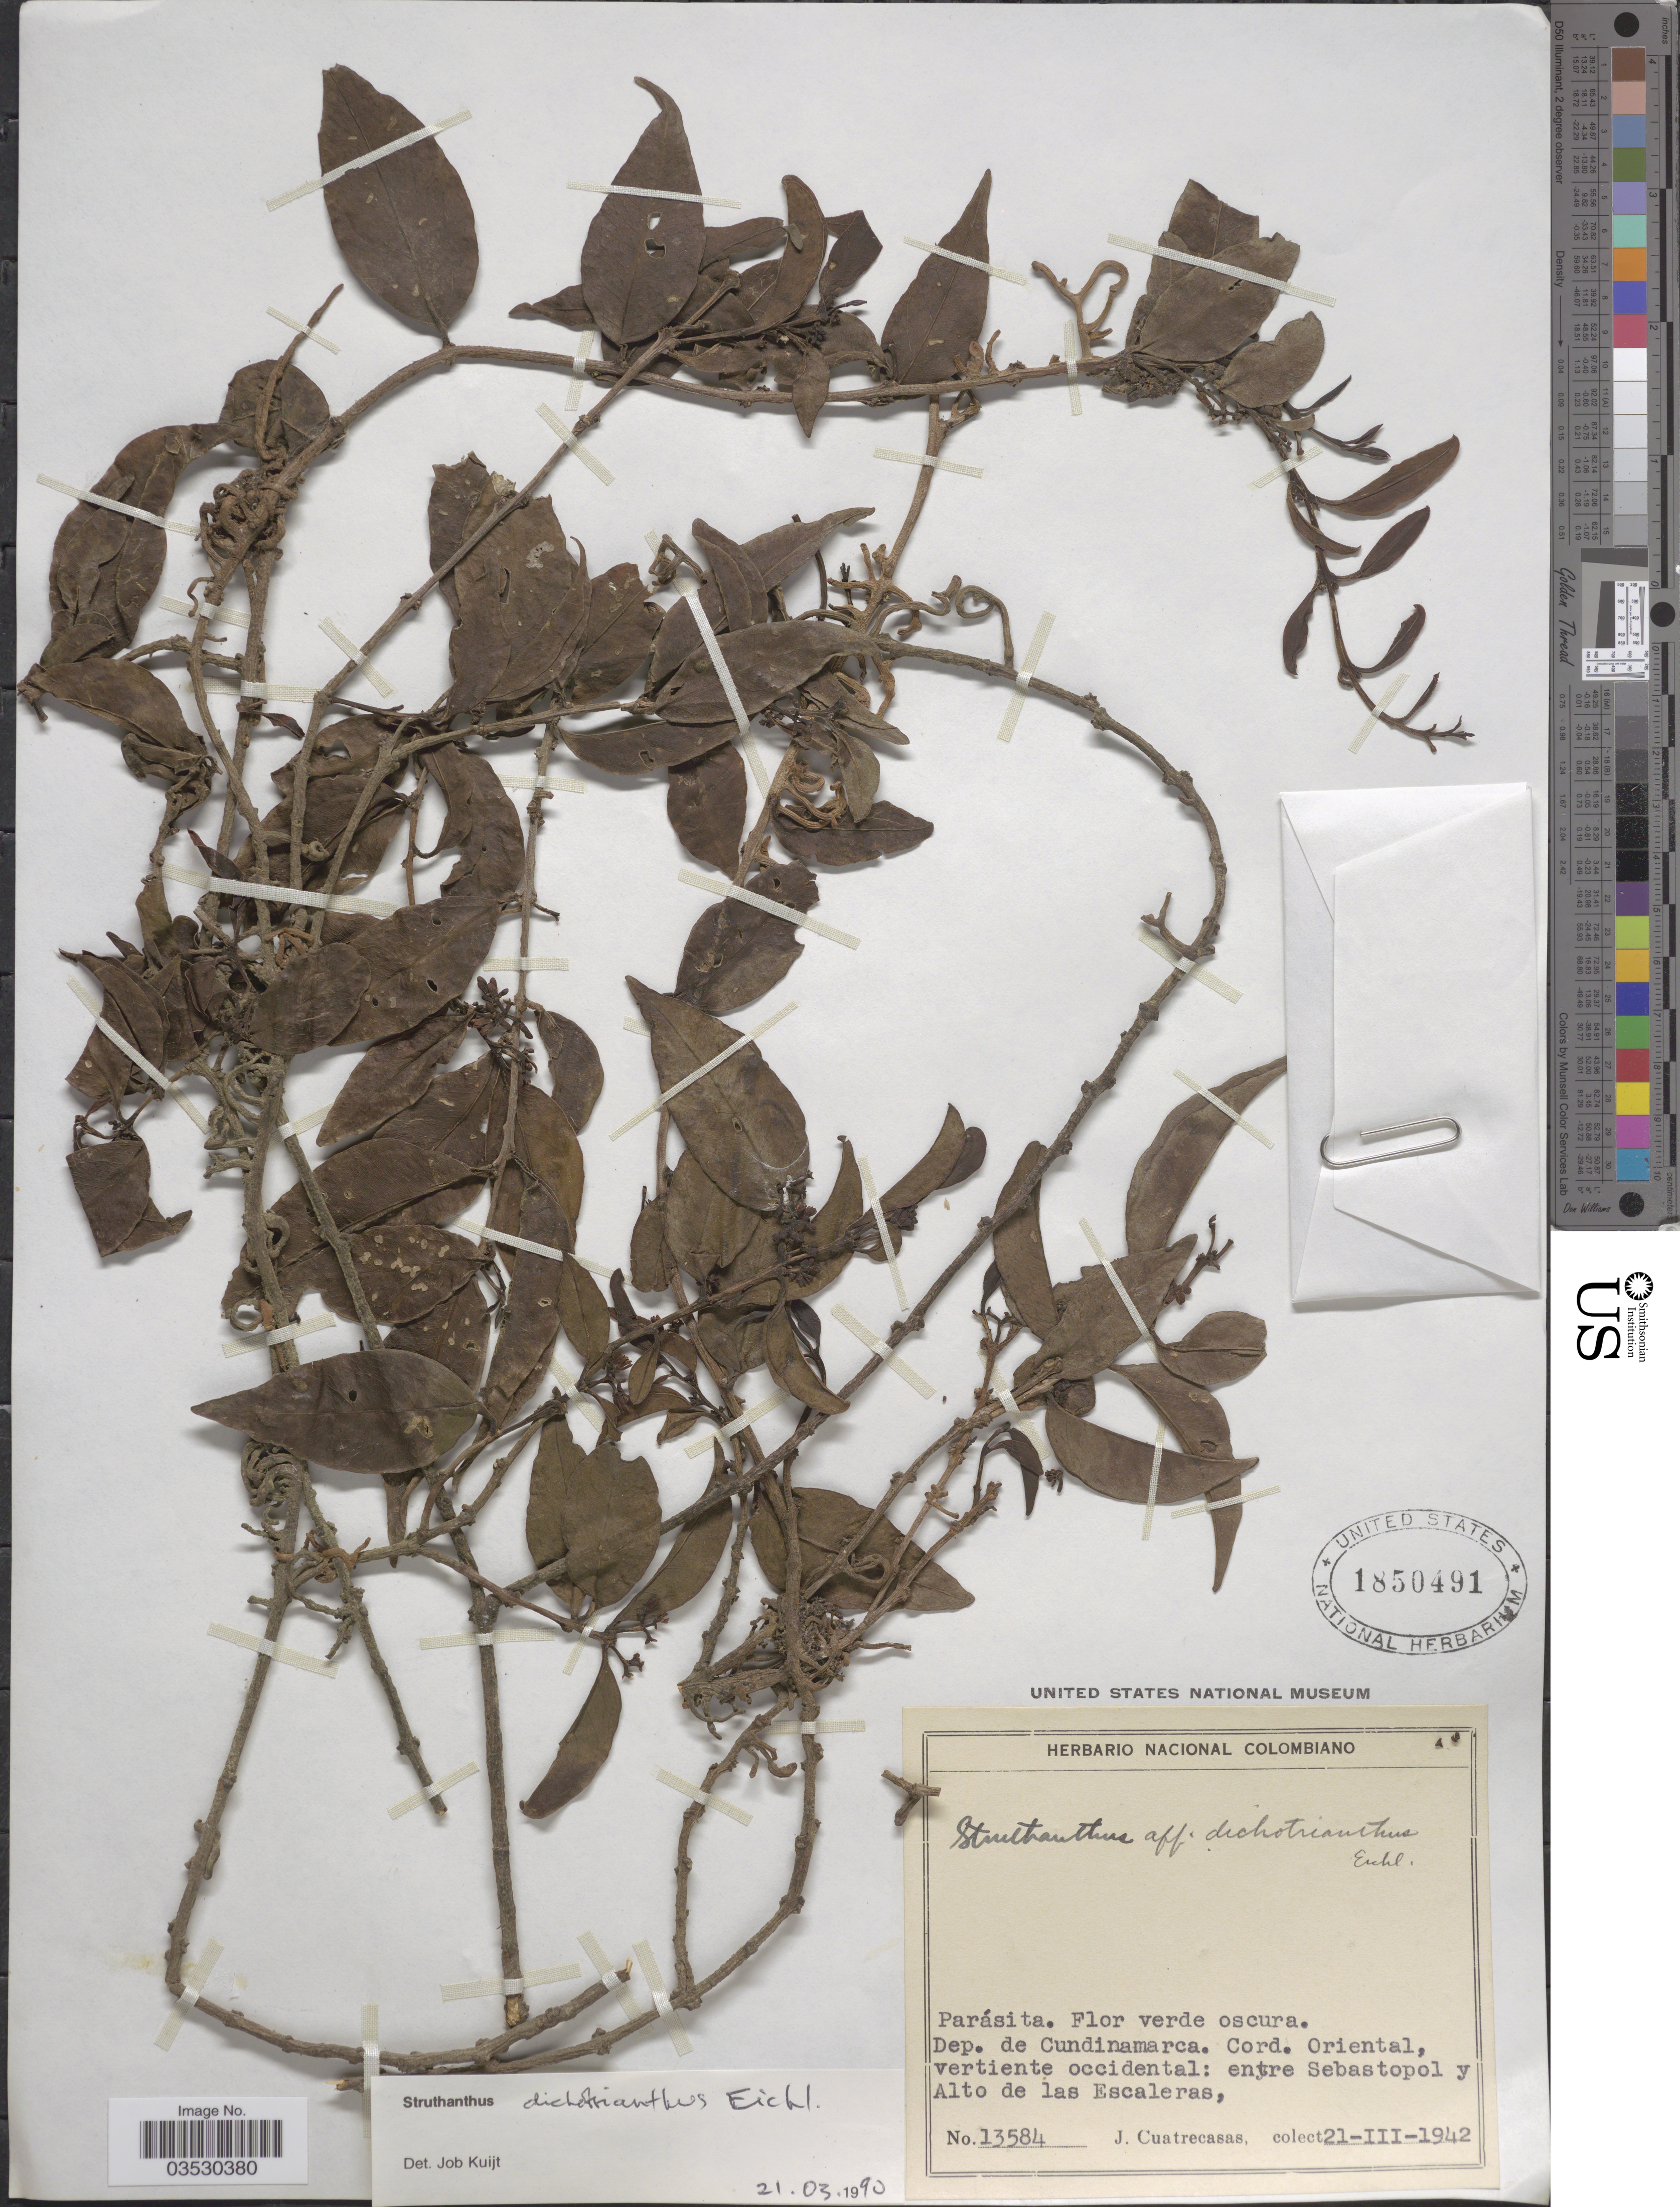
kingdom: Plantae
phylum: Tracheophyta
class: Magnoliopsida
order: Santalales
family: Loranthaceae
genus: Struthanthus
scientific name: Struthanthus dichotrianthus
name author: Eichler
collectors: J. Cuatrecasas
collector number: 13584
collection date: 1942-03-21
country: Colombia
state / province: Cundinamarca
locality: Dep. de Cundinamarca. Cord. Oriental, vertiente occidental: entre Sebastopol y Alto de las Escaleras.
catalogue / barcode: US 1850491